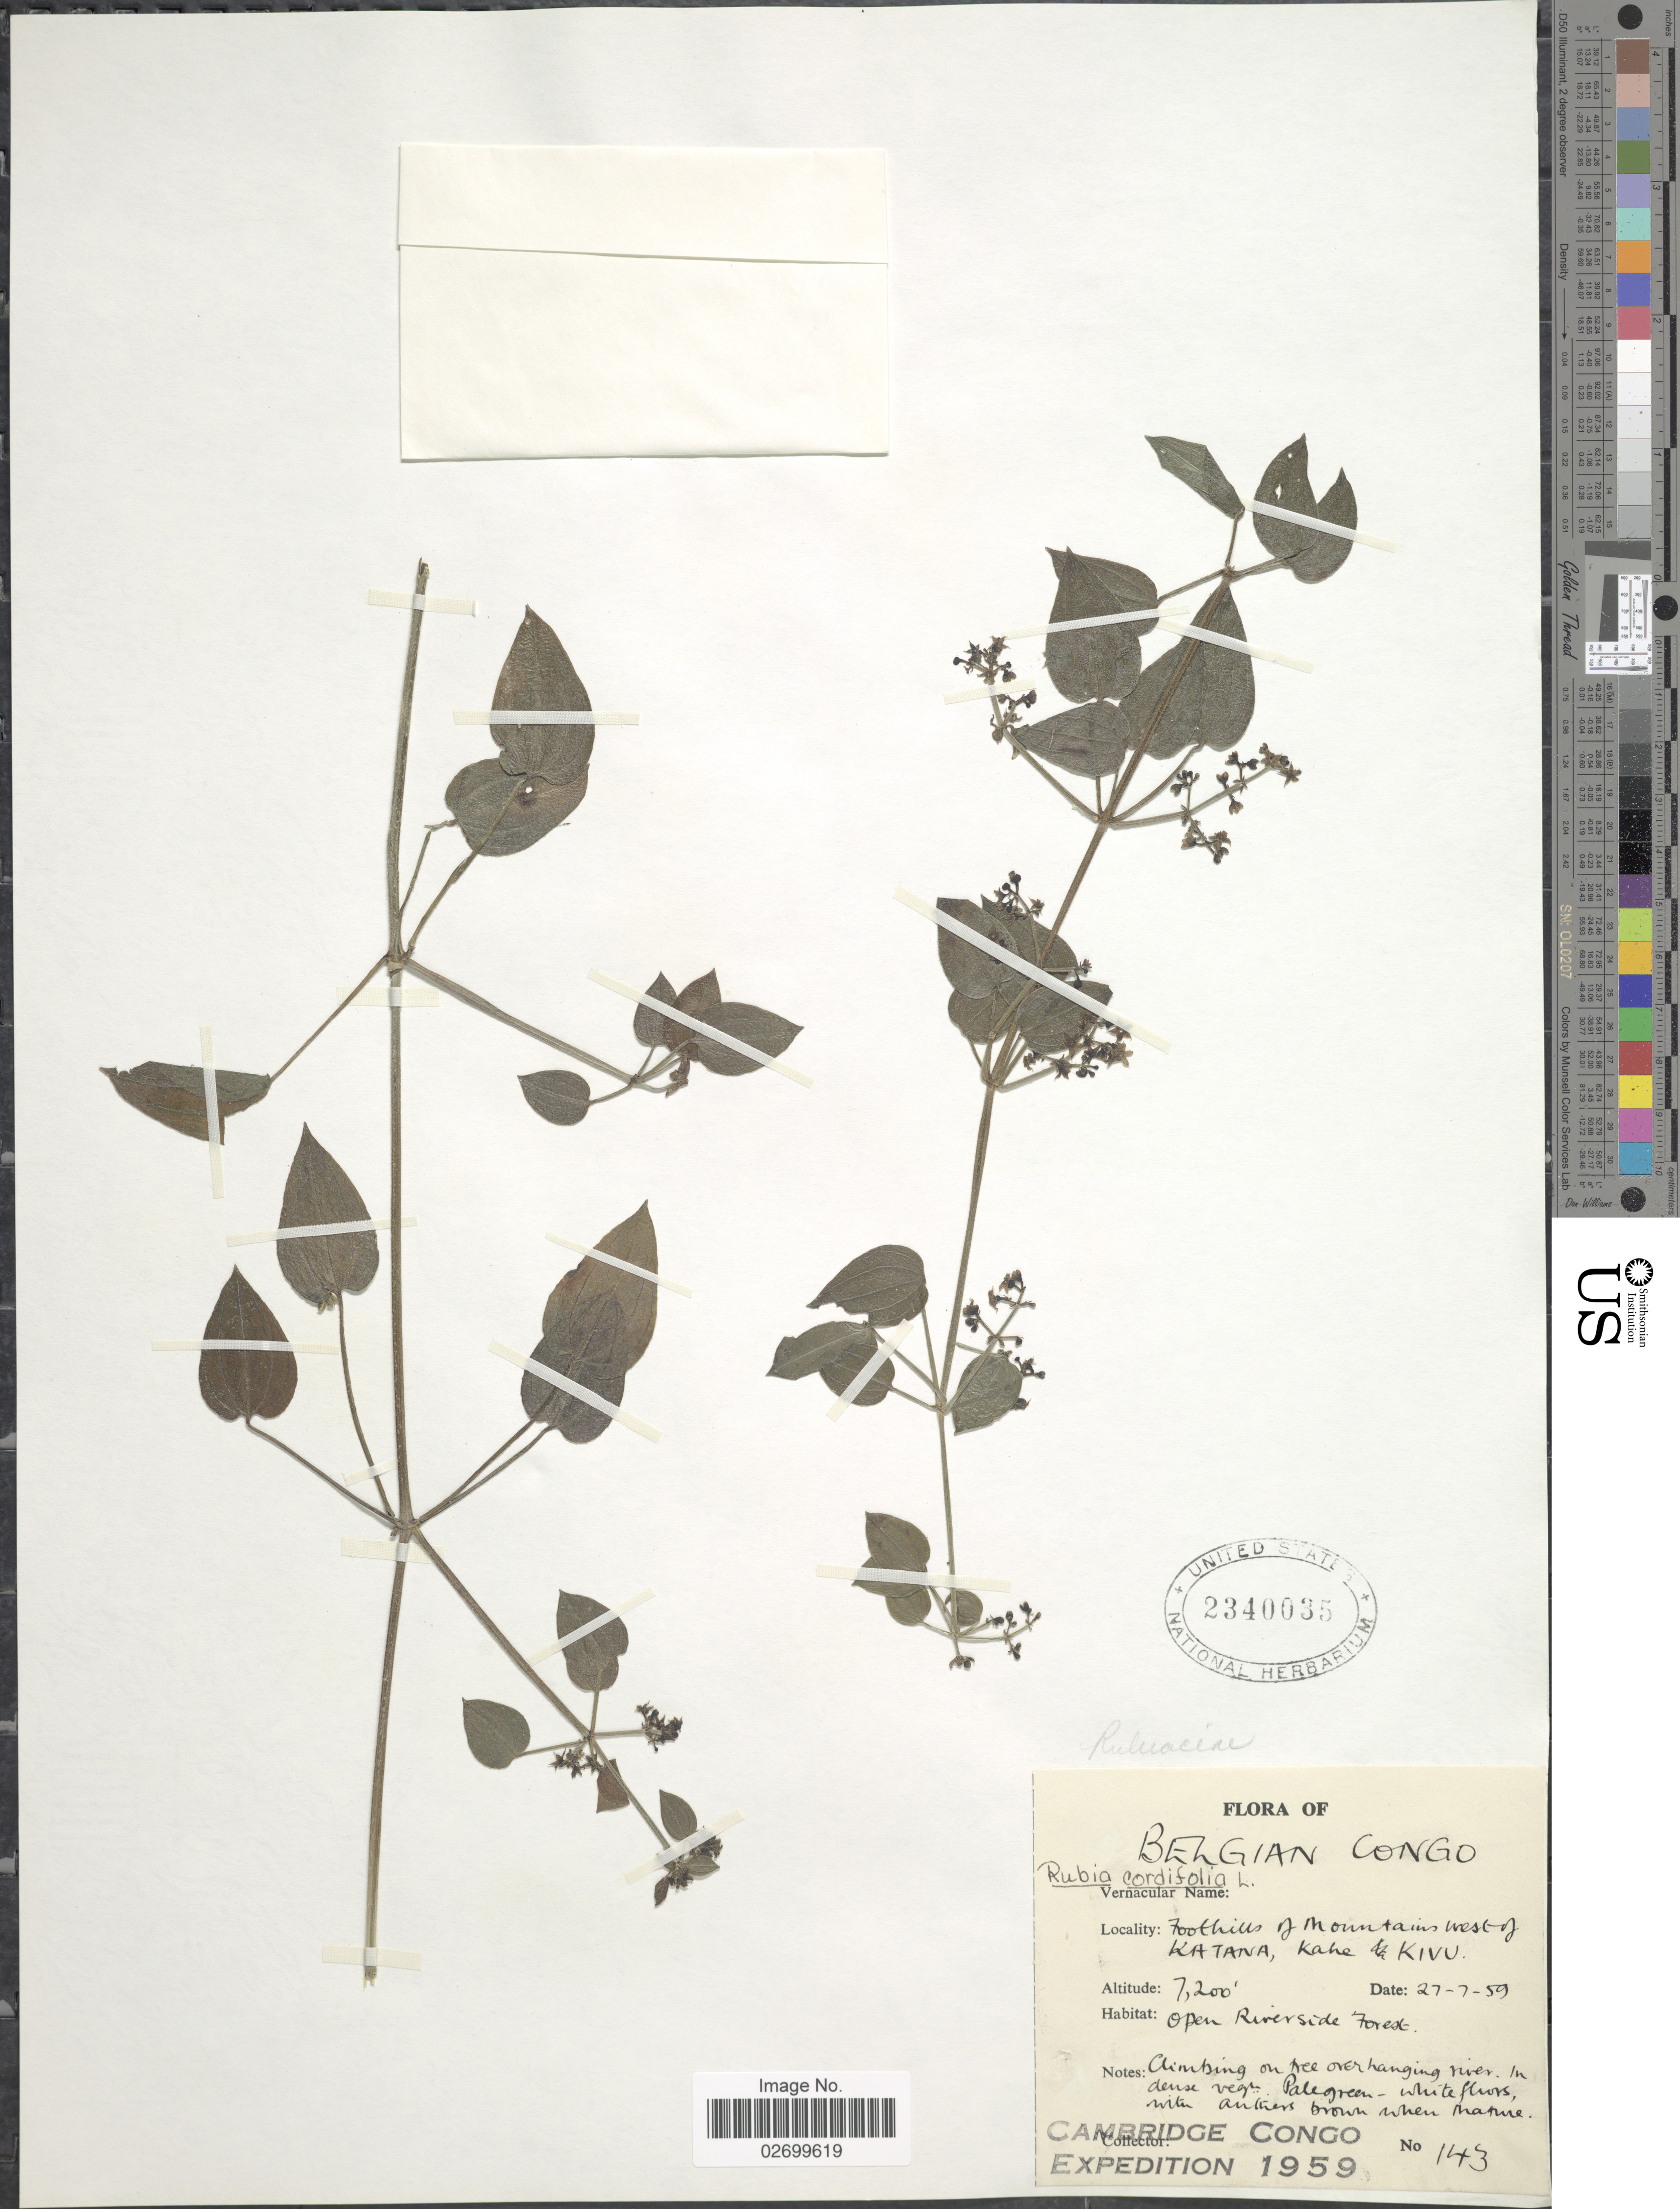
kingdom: Plantae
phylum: Tracheophyta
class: Magnoliopsida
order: Gentianales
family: Rubiaceae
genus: Rubia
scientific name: Rubia cordifolia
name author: L.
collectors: Cambridge Congo Expedition 1959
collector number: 143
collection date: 1959-07-27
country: Congo, Democratic Republic of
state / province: Nord-Kivu / Sud-Kivu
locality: Belgian Congo, Foothills of Mountains west of Katana, Kahe Kivu, open riverside Forest.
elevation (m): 2195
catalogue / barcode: US 2340035